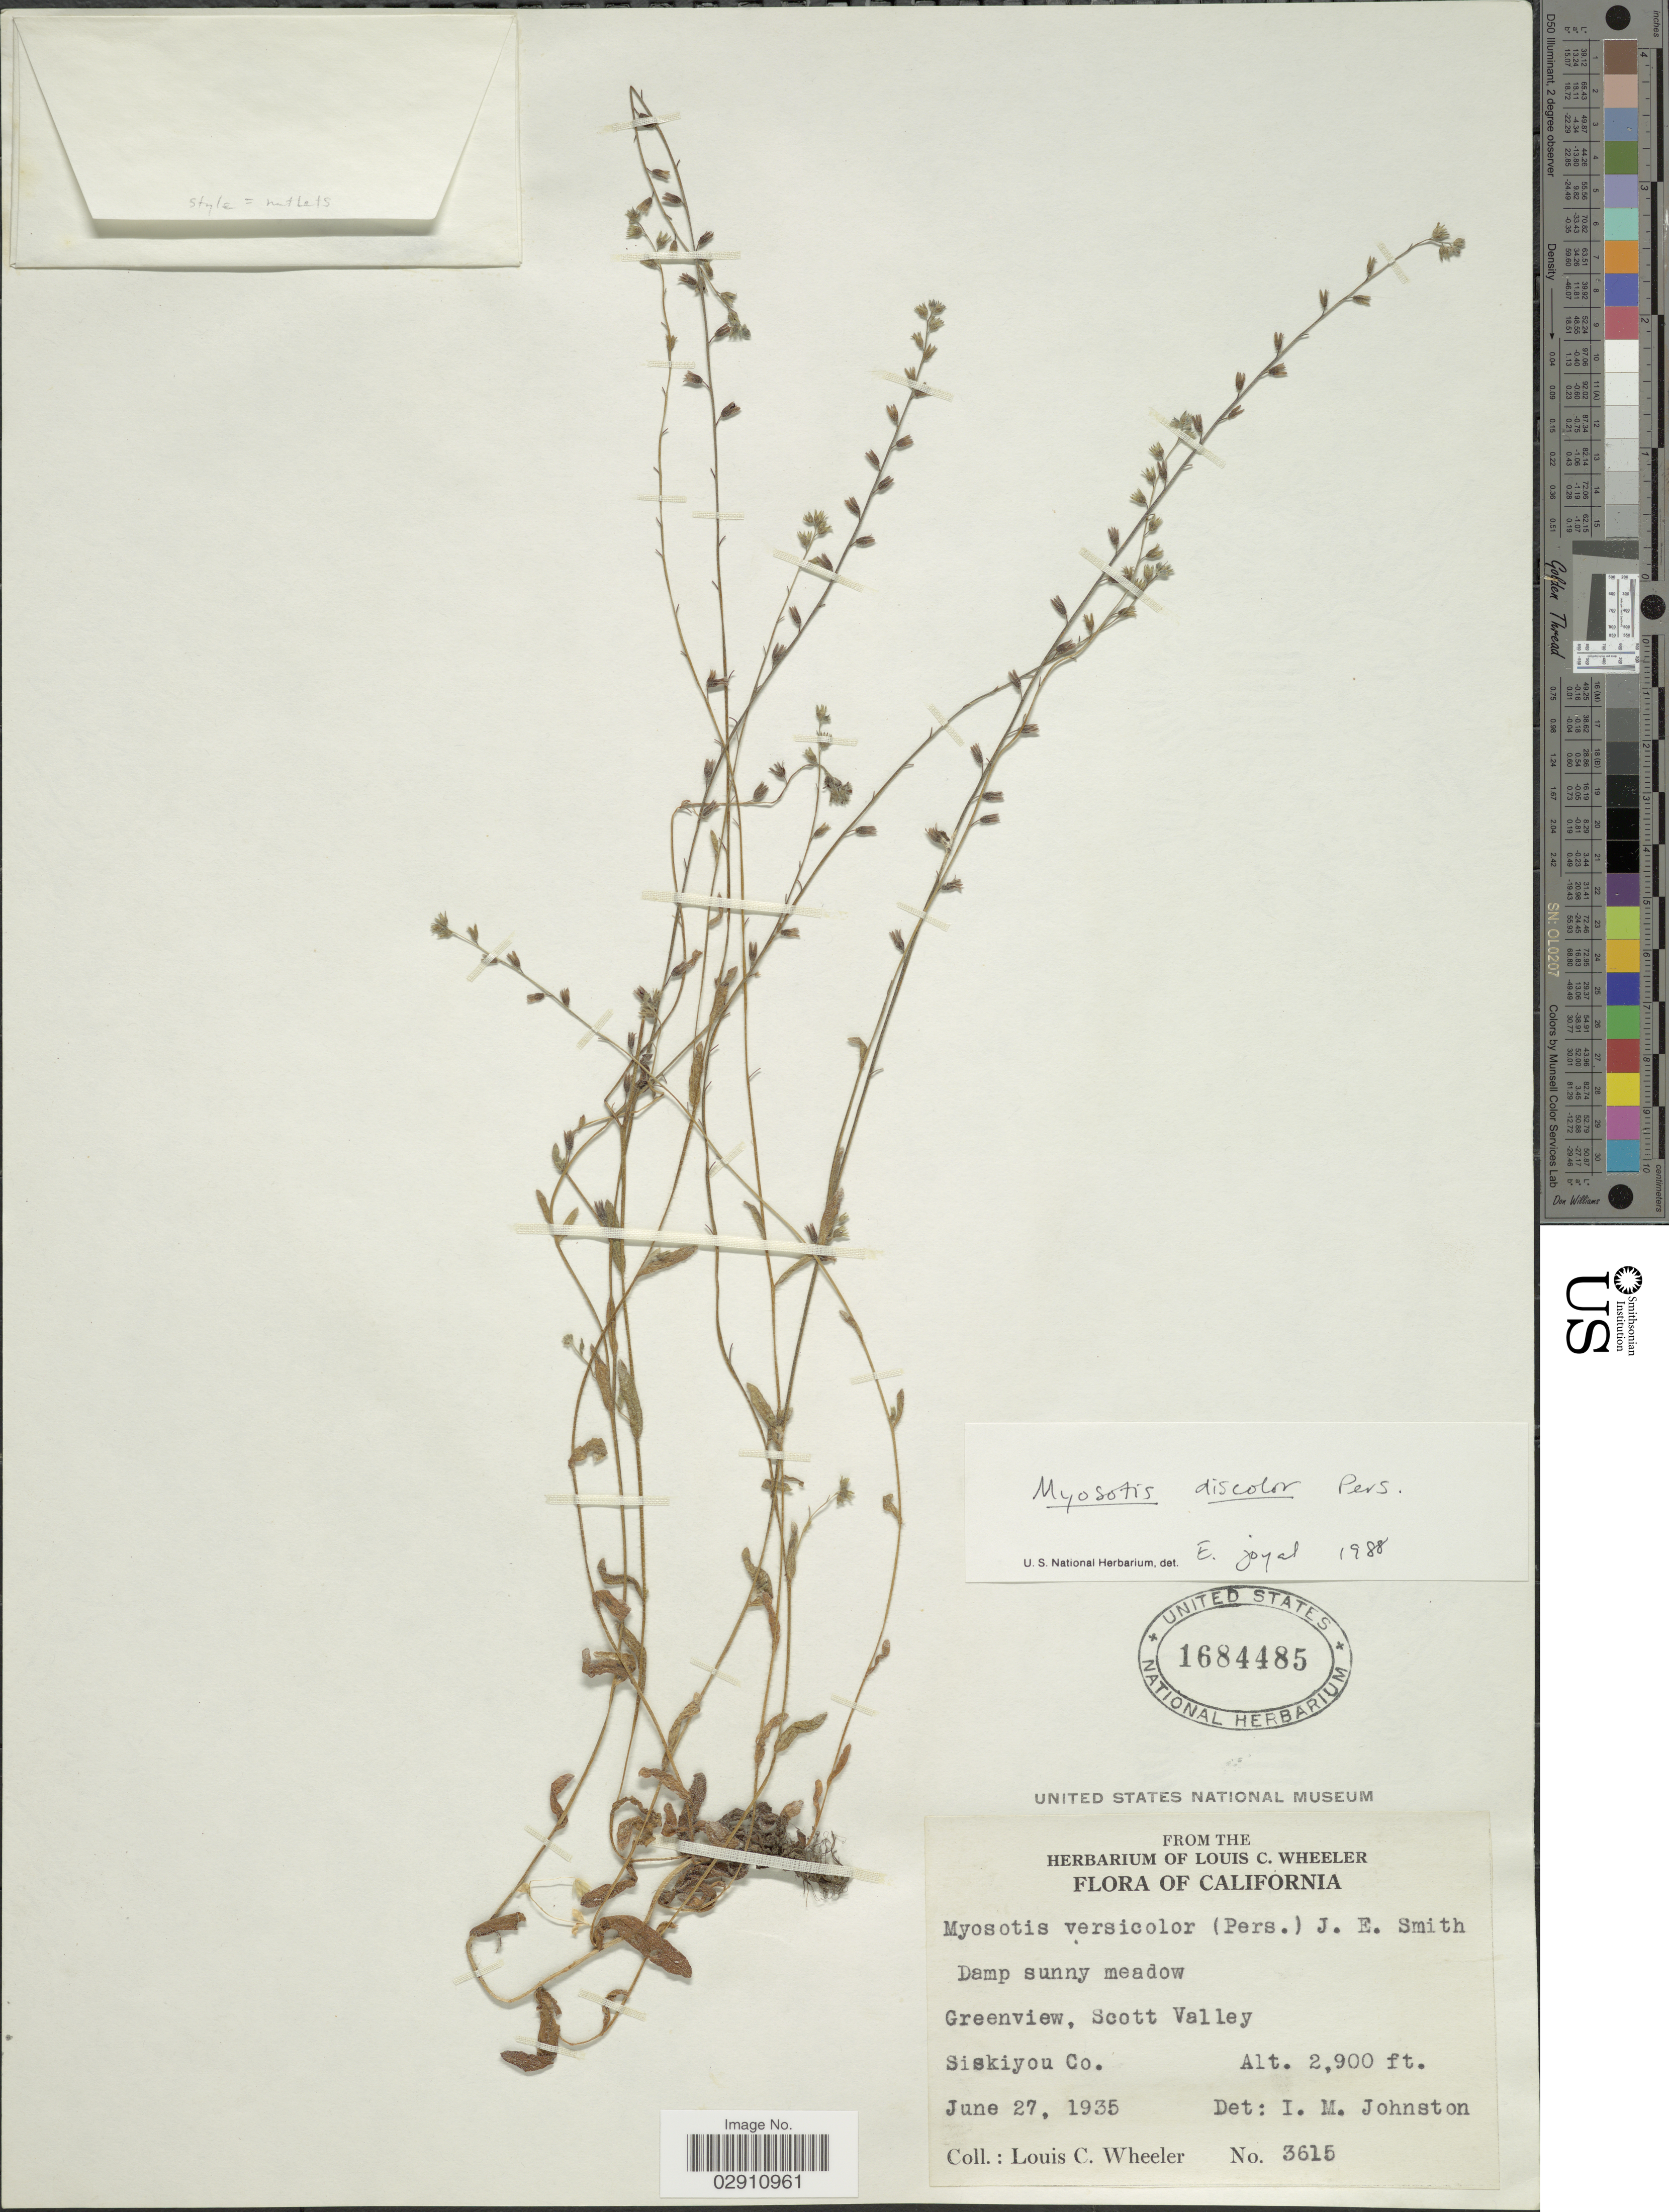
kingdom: Plantae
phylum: Tracheophyta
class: Magnoliopsida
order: Boraginales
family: Boraginaceae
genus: Myosotis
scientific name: Myosotis discolor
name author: Pers.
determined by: Goldman, Doug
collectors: L. C. Wheeler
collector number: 3615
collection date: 1935-06-27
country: United States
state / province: California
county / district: Siskiyou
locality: Damp sunny meadow. Greenview, Scott Valley. Siskiyou Co.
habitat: Damp sunny meadow.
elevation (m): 884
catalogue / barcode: US 1684485